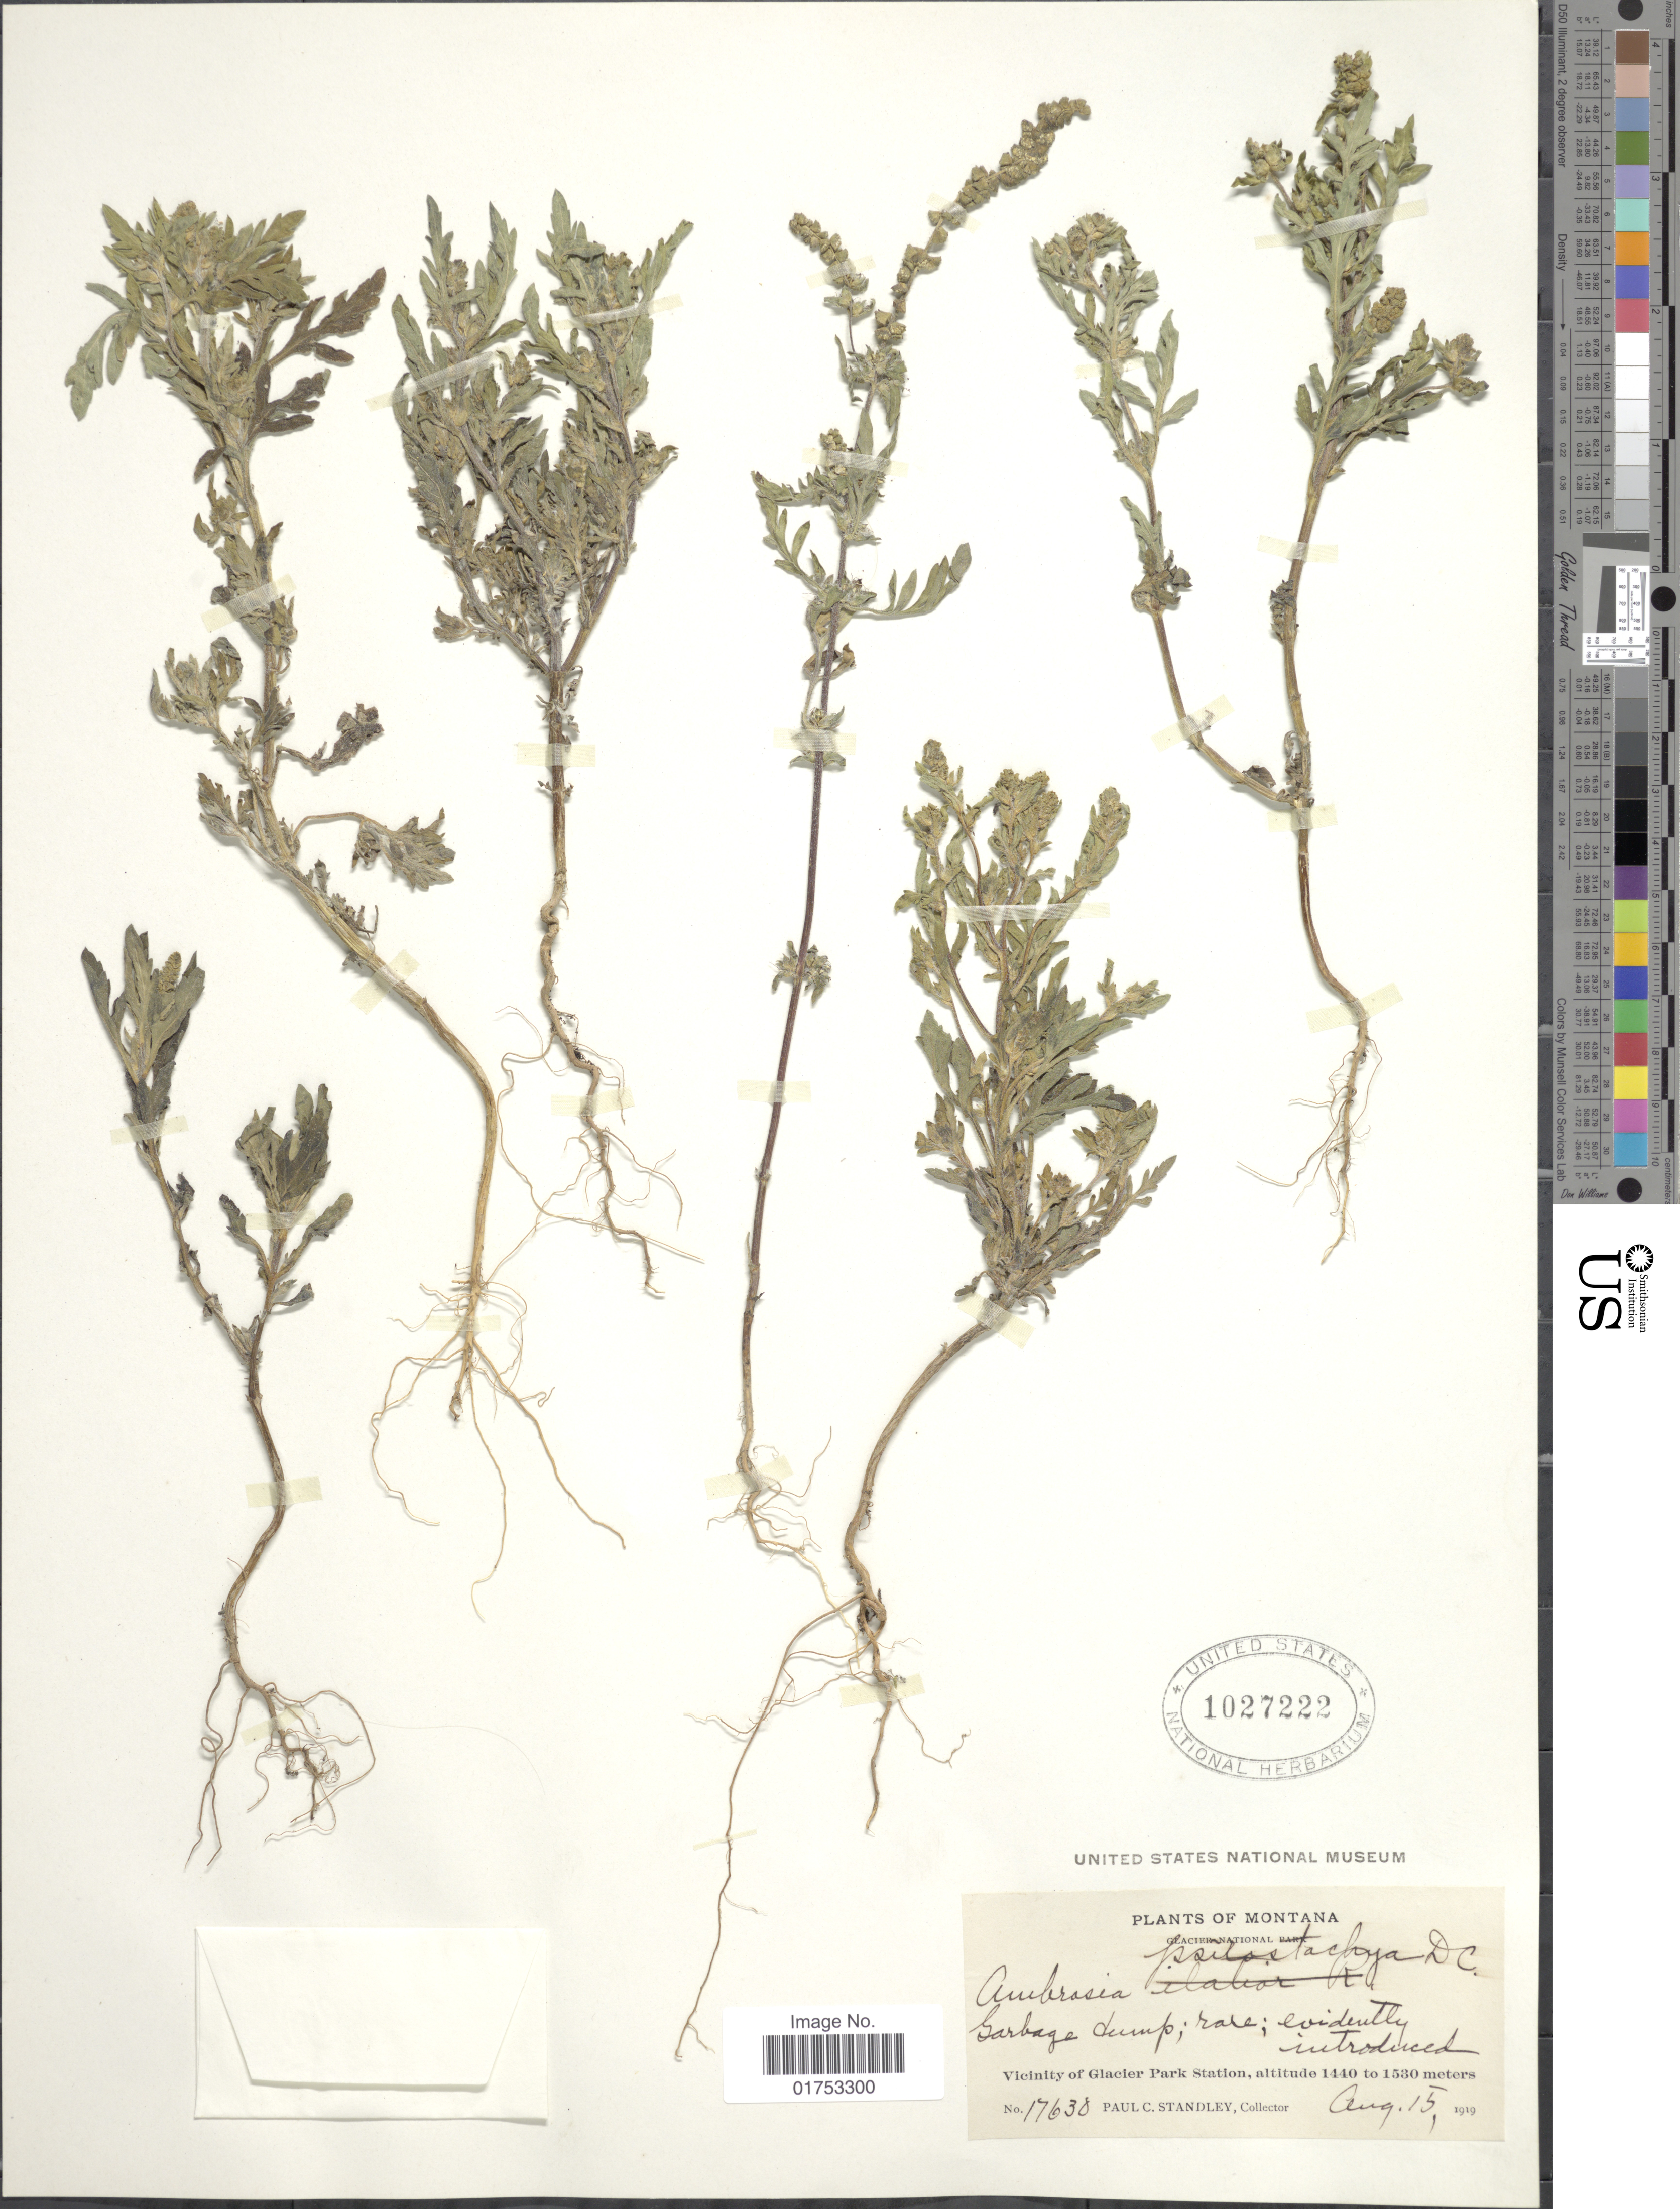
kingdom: Plantae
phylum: Tracheophyta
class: Magnoliopsida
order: Asterales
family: Asteraceae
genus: Ambrosia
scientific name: Ambrosia artemisiifolia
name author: L.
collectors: P. C. Standley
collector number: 17630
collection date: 1919-08-15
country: United States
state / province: Montana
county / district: Glacier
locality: Glacier National Park, Vicinity of Glacier Park Station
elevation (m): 1440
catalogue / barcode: US 1027222